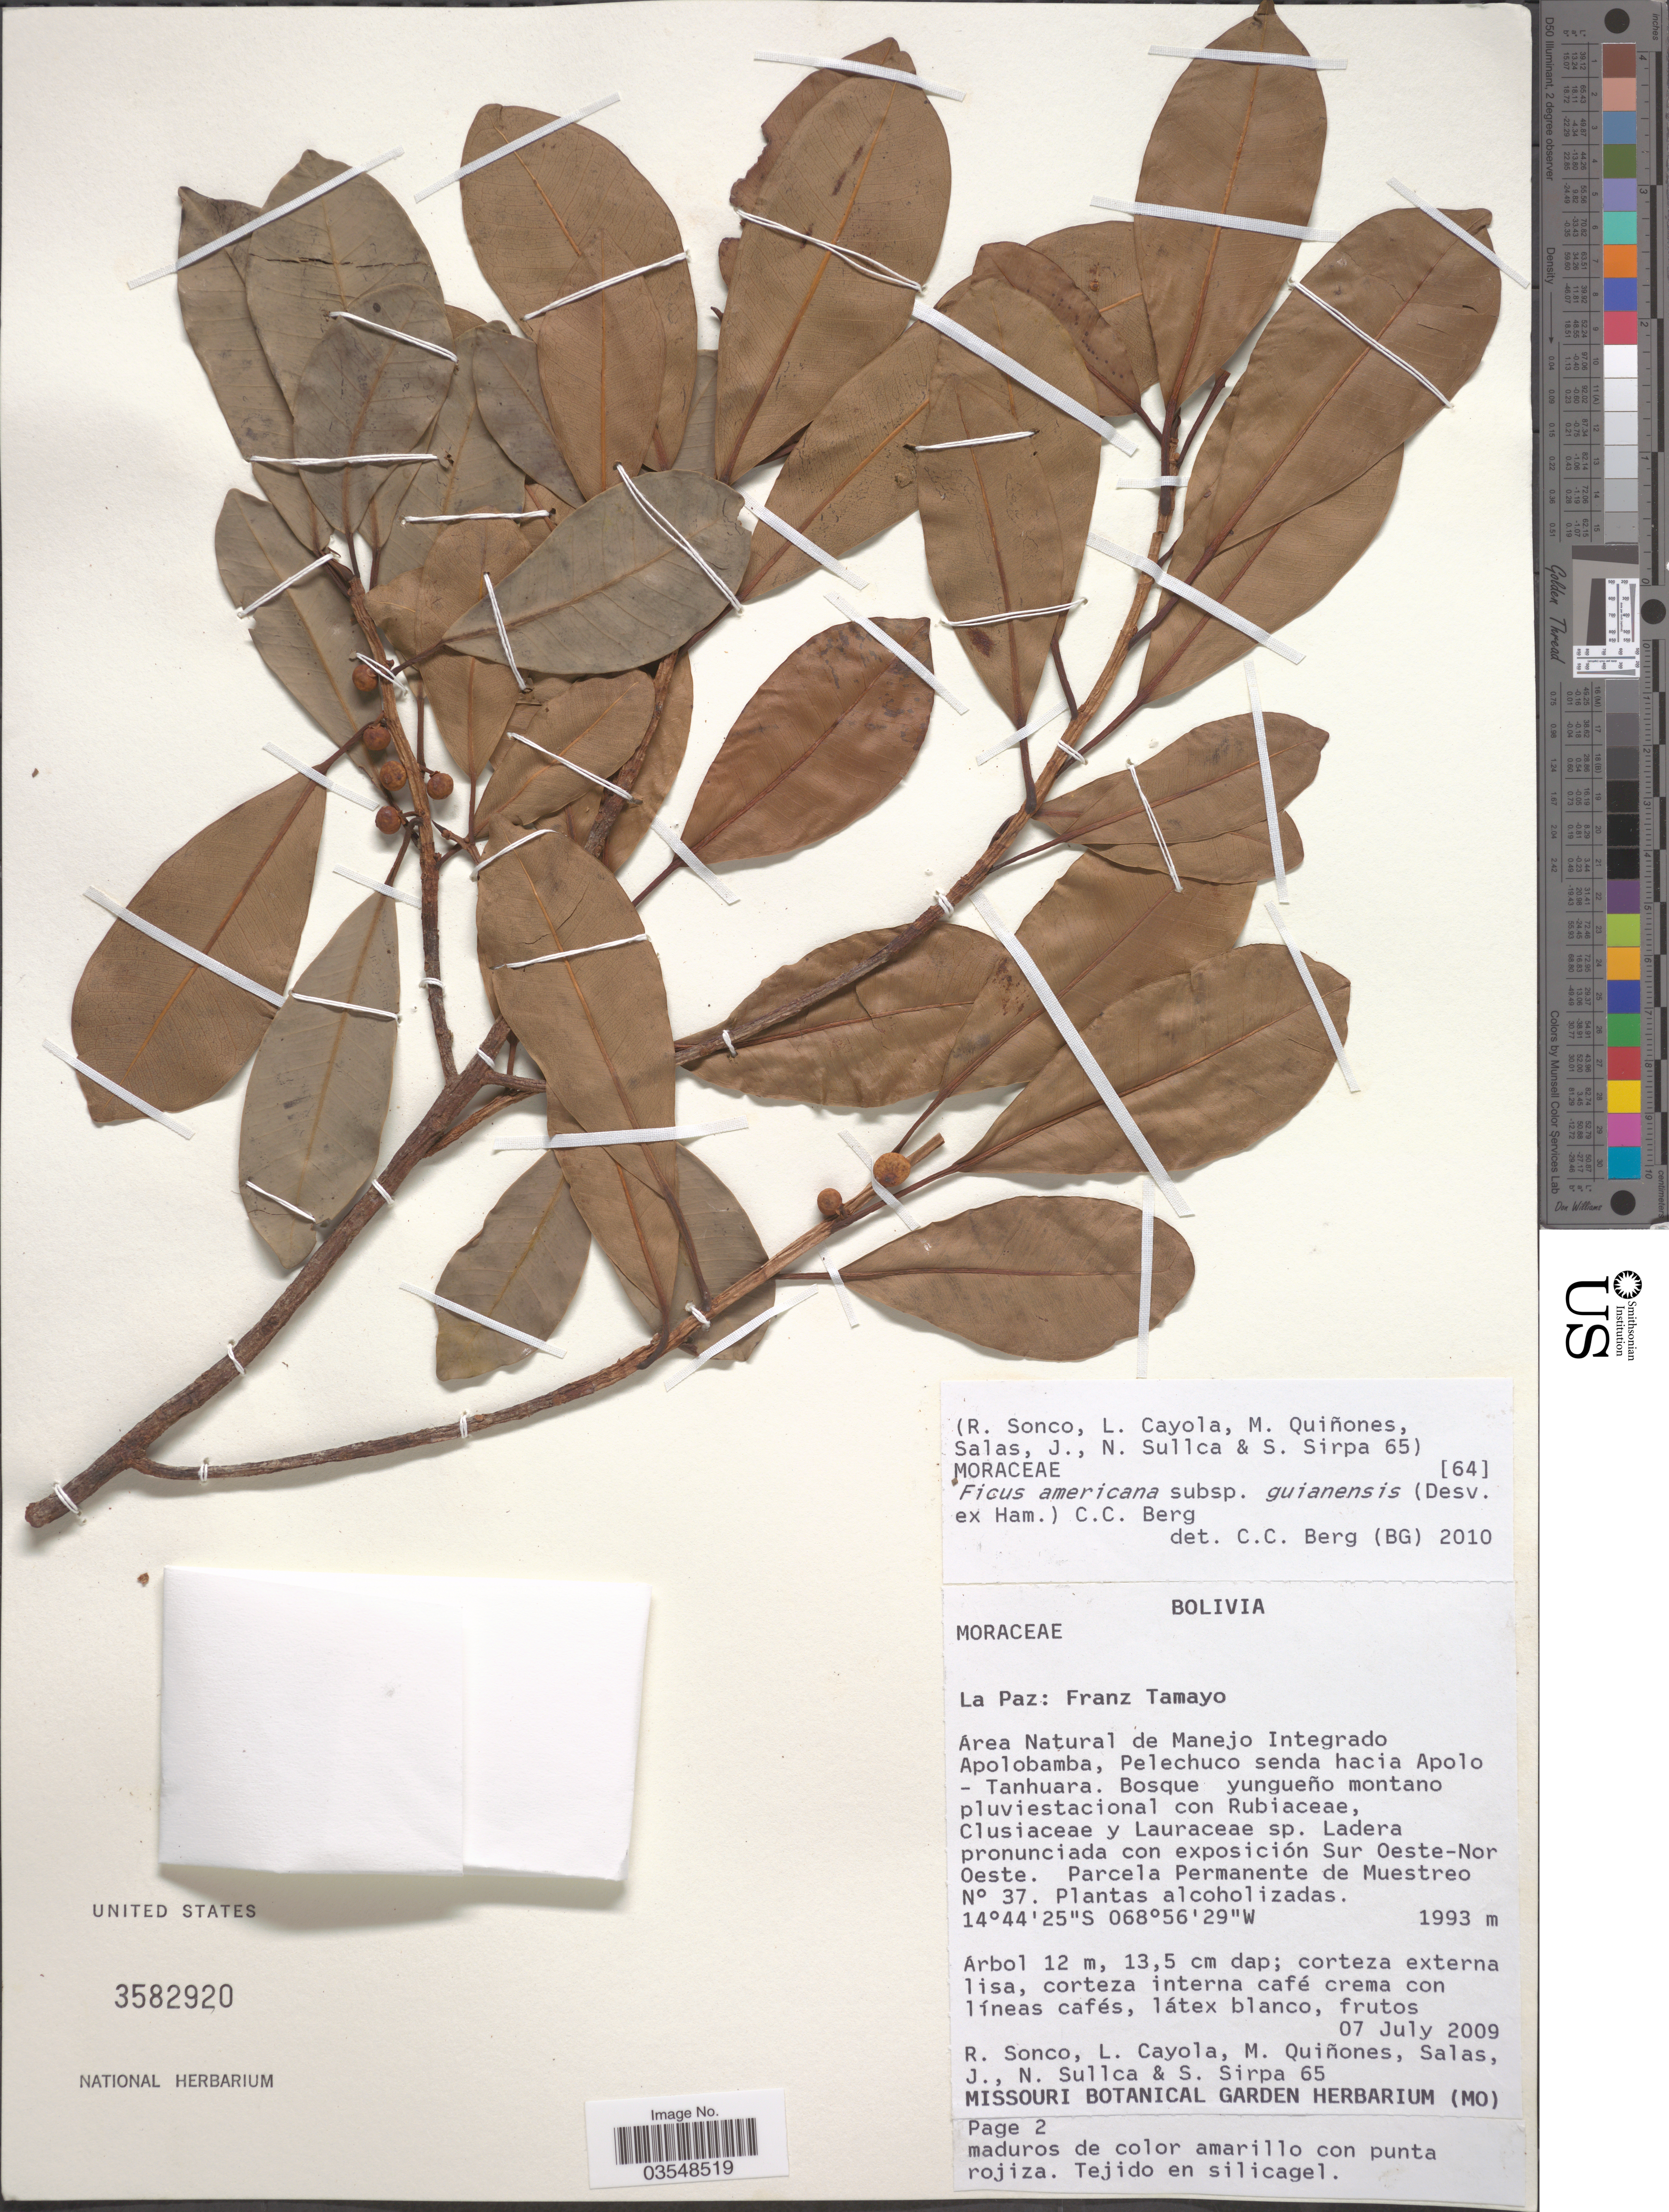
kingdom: Plantae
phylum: Tracheophyta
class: Magnoliopsida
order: Rosales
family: Moraceae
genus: Ficus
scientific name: Ficus guianensis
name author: Desv. ex Ham.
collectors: R. Sonco, L. Cayola, M. Quinones, J. Salas & et al.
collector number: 65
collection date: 2009-07-07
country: Bolivia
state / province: La Paz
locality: Franz Tamayo. Area Natural de Manejo Integrado Apolobamba, Pelechuco senda hacia Apolo - Tanhuara. Parcela Permanente de Muestreo Nº 37.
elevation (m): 1993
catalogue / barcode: US 3582920